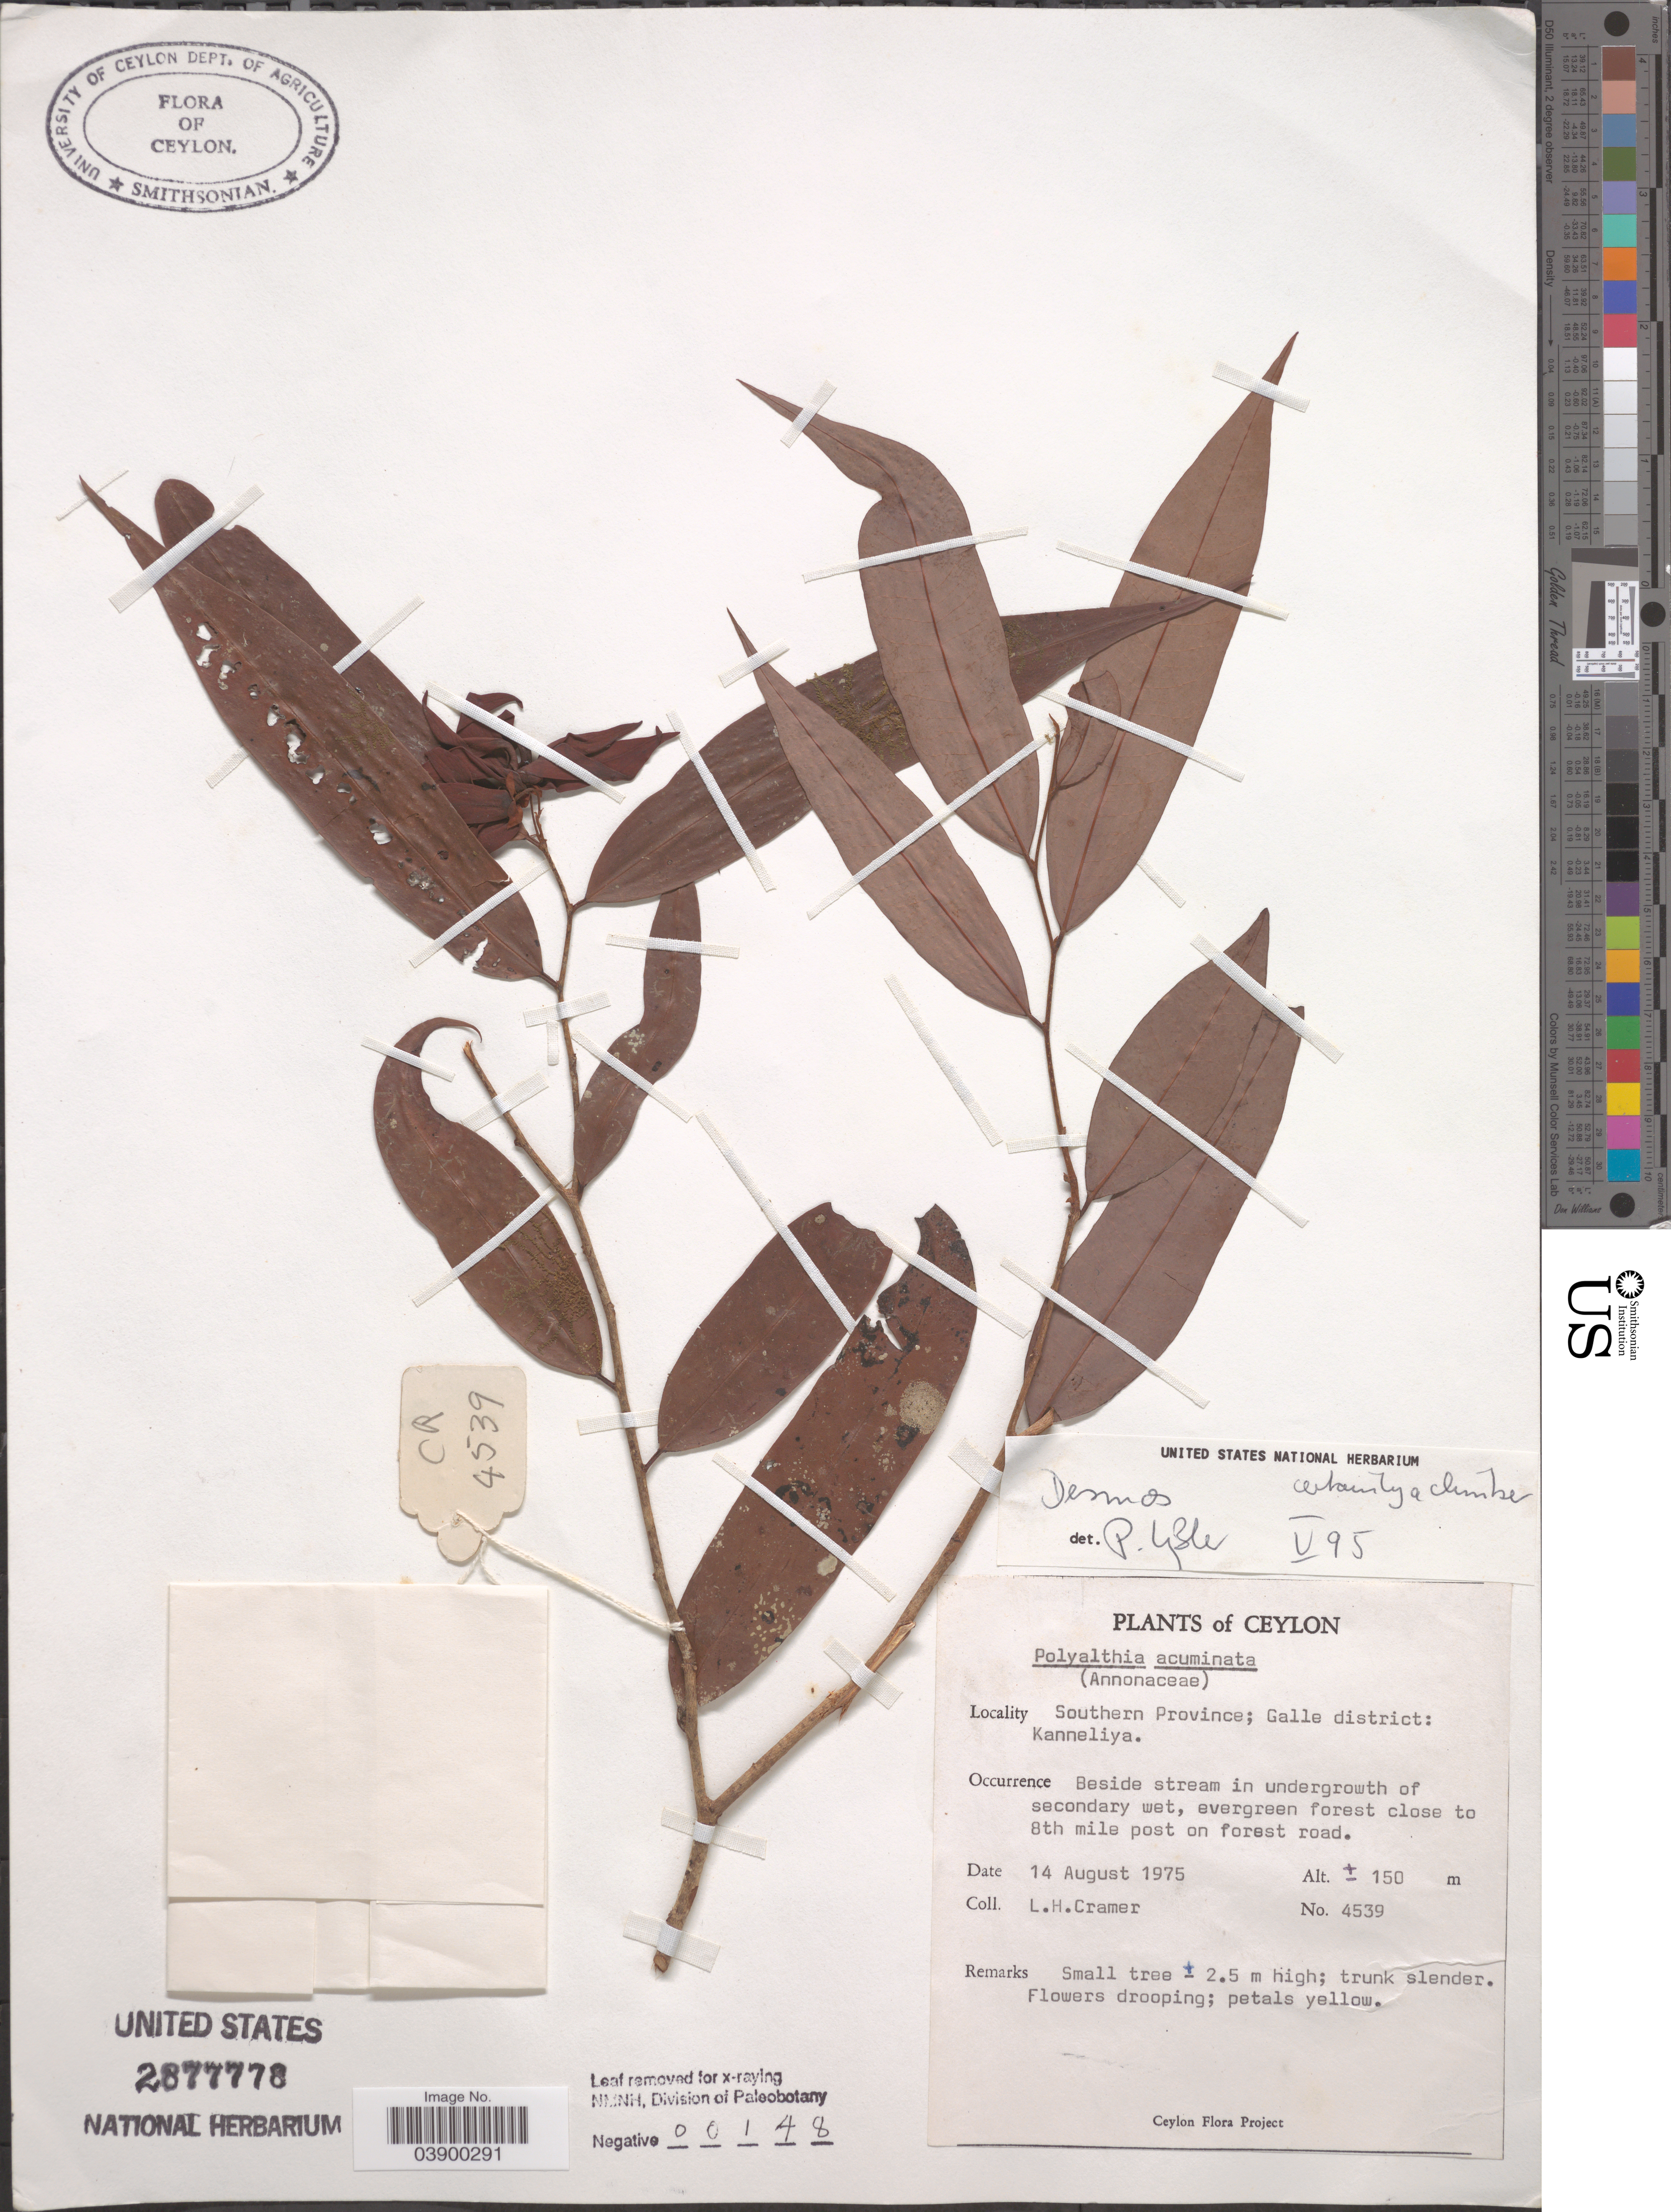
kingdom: Plantae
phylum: Tracheophyta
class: Magnoliopsida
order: Magnoliales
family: Annonaceae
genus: Desmos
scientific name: Desmos sp.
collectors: L. H. Cramer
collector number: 4539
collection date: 1975-08-14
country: Sri Lanka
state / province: Southern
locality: Ceylon. Galle district: Kanneliya. Evergreen forest close to 8th mile post on forest road.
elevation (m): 150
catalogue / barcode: US 2877778